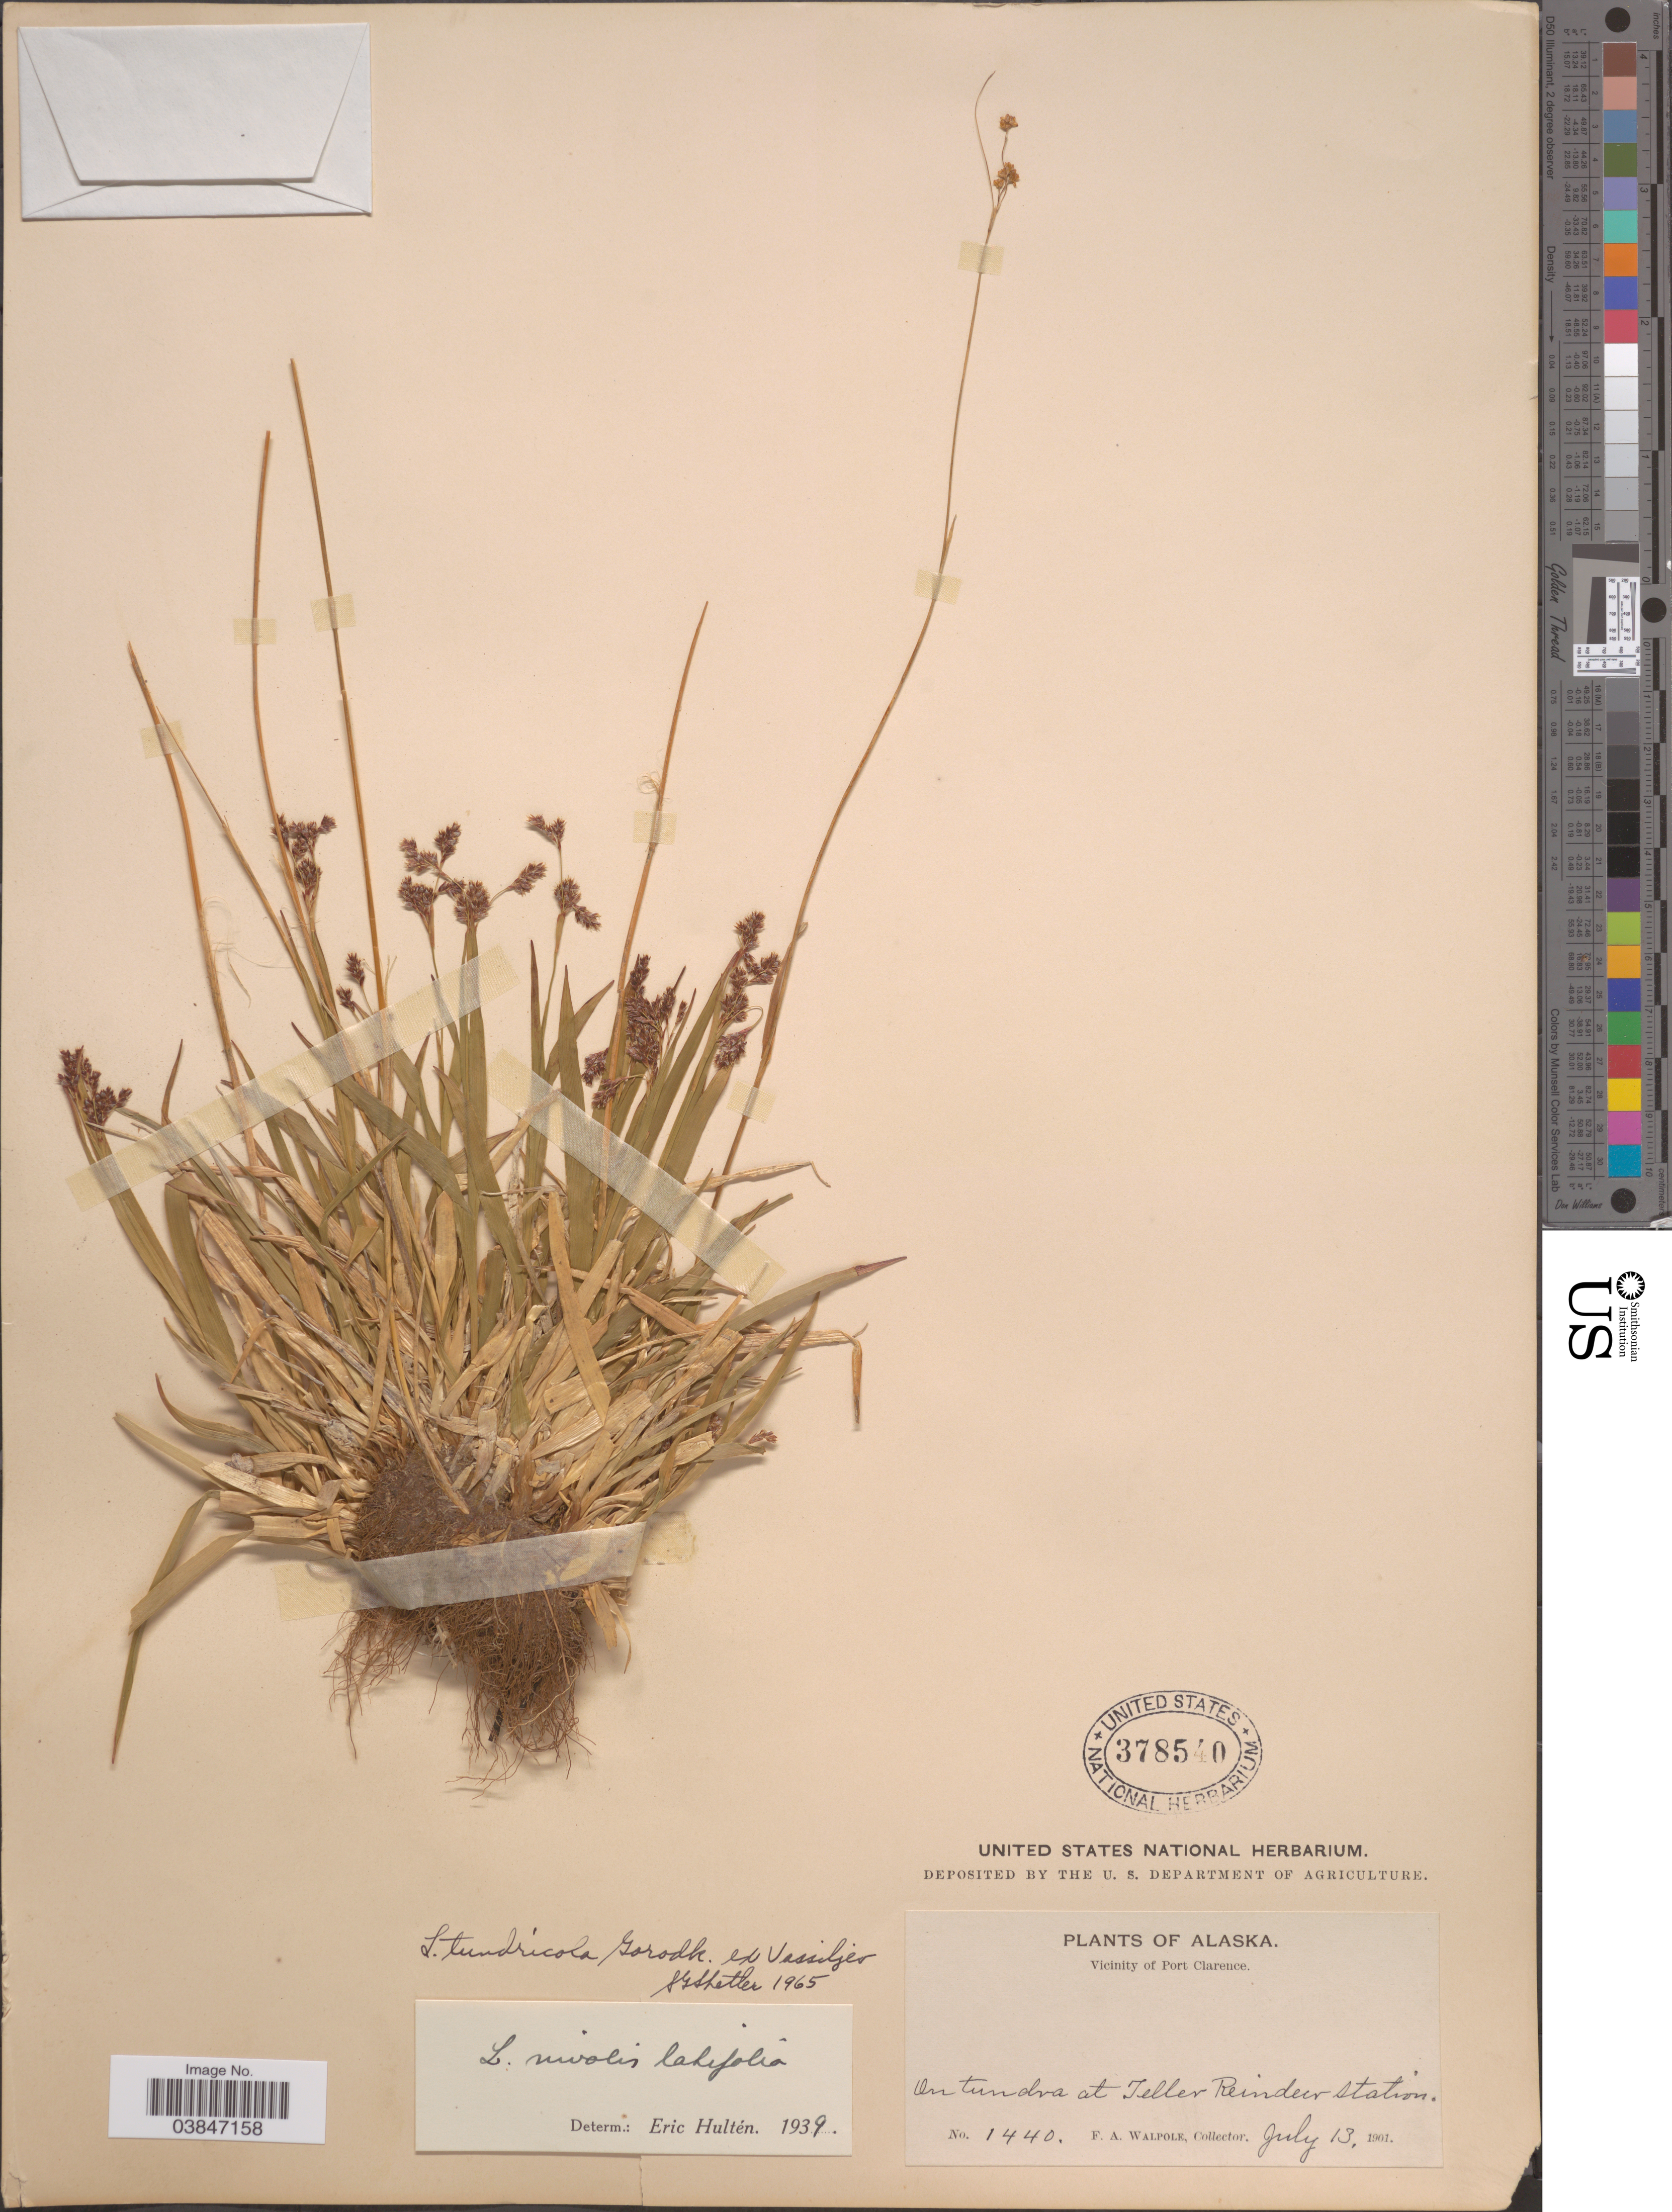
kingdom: Plantae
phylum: Tracheophyta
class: Liliopsida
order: Poales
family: Juncaceae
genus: Luzula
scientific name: Luzula tundricola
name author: (Gorodkov) V. Vassil.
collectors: F. Walpole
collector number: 1440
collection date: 1901-07-13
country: United States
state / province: Alaska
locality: Vicinity of Port Clarence. On tundra at Teller Reindeer Station.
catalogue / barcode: US 378540